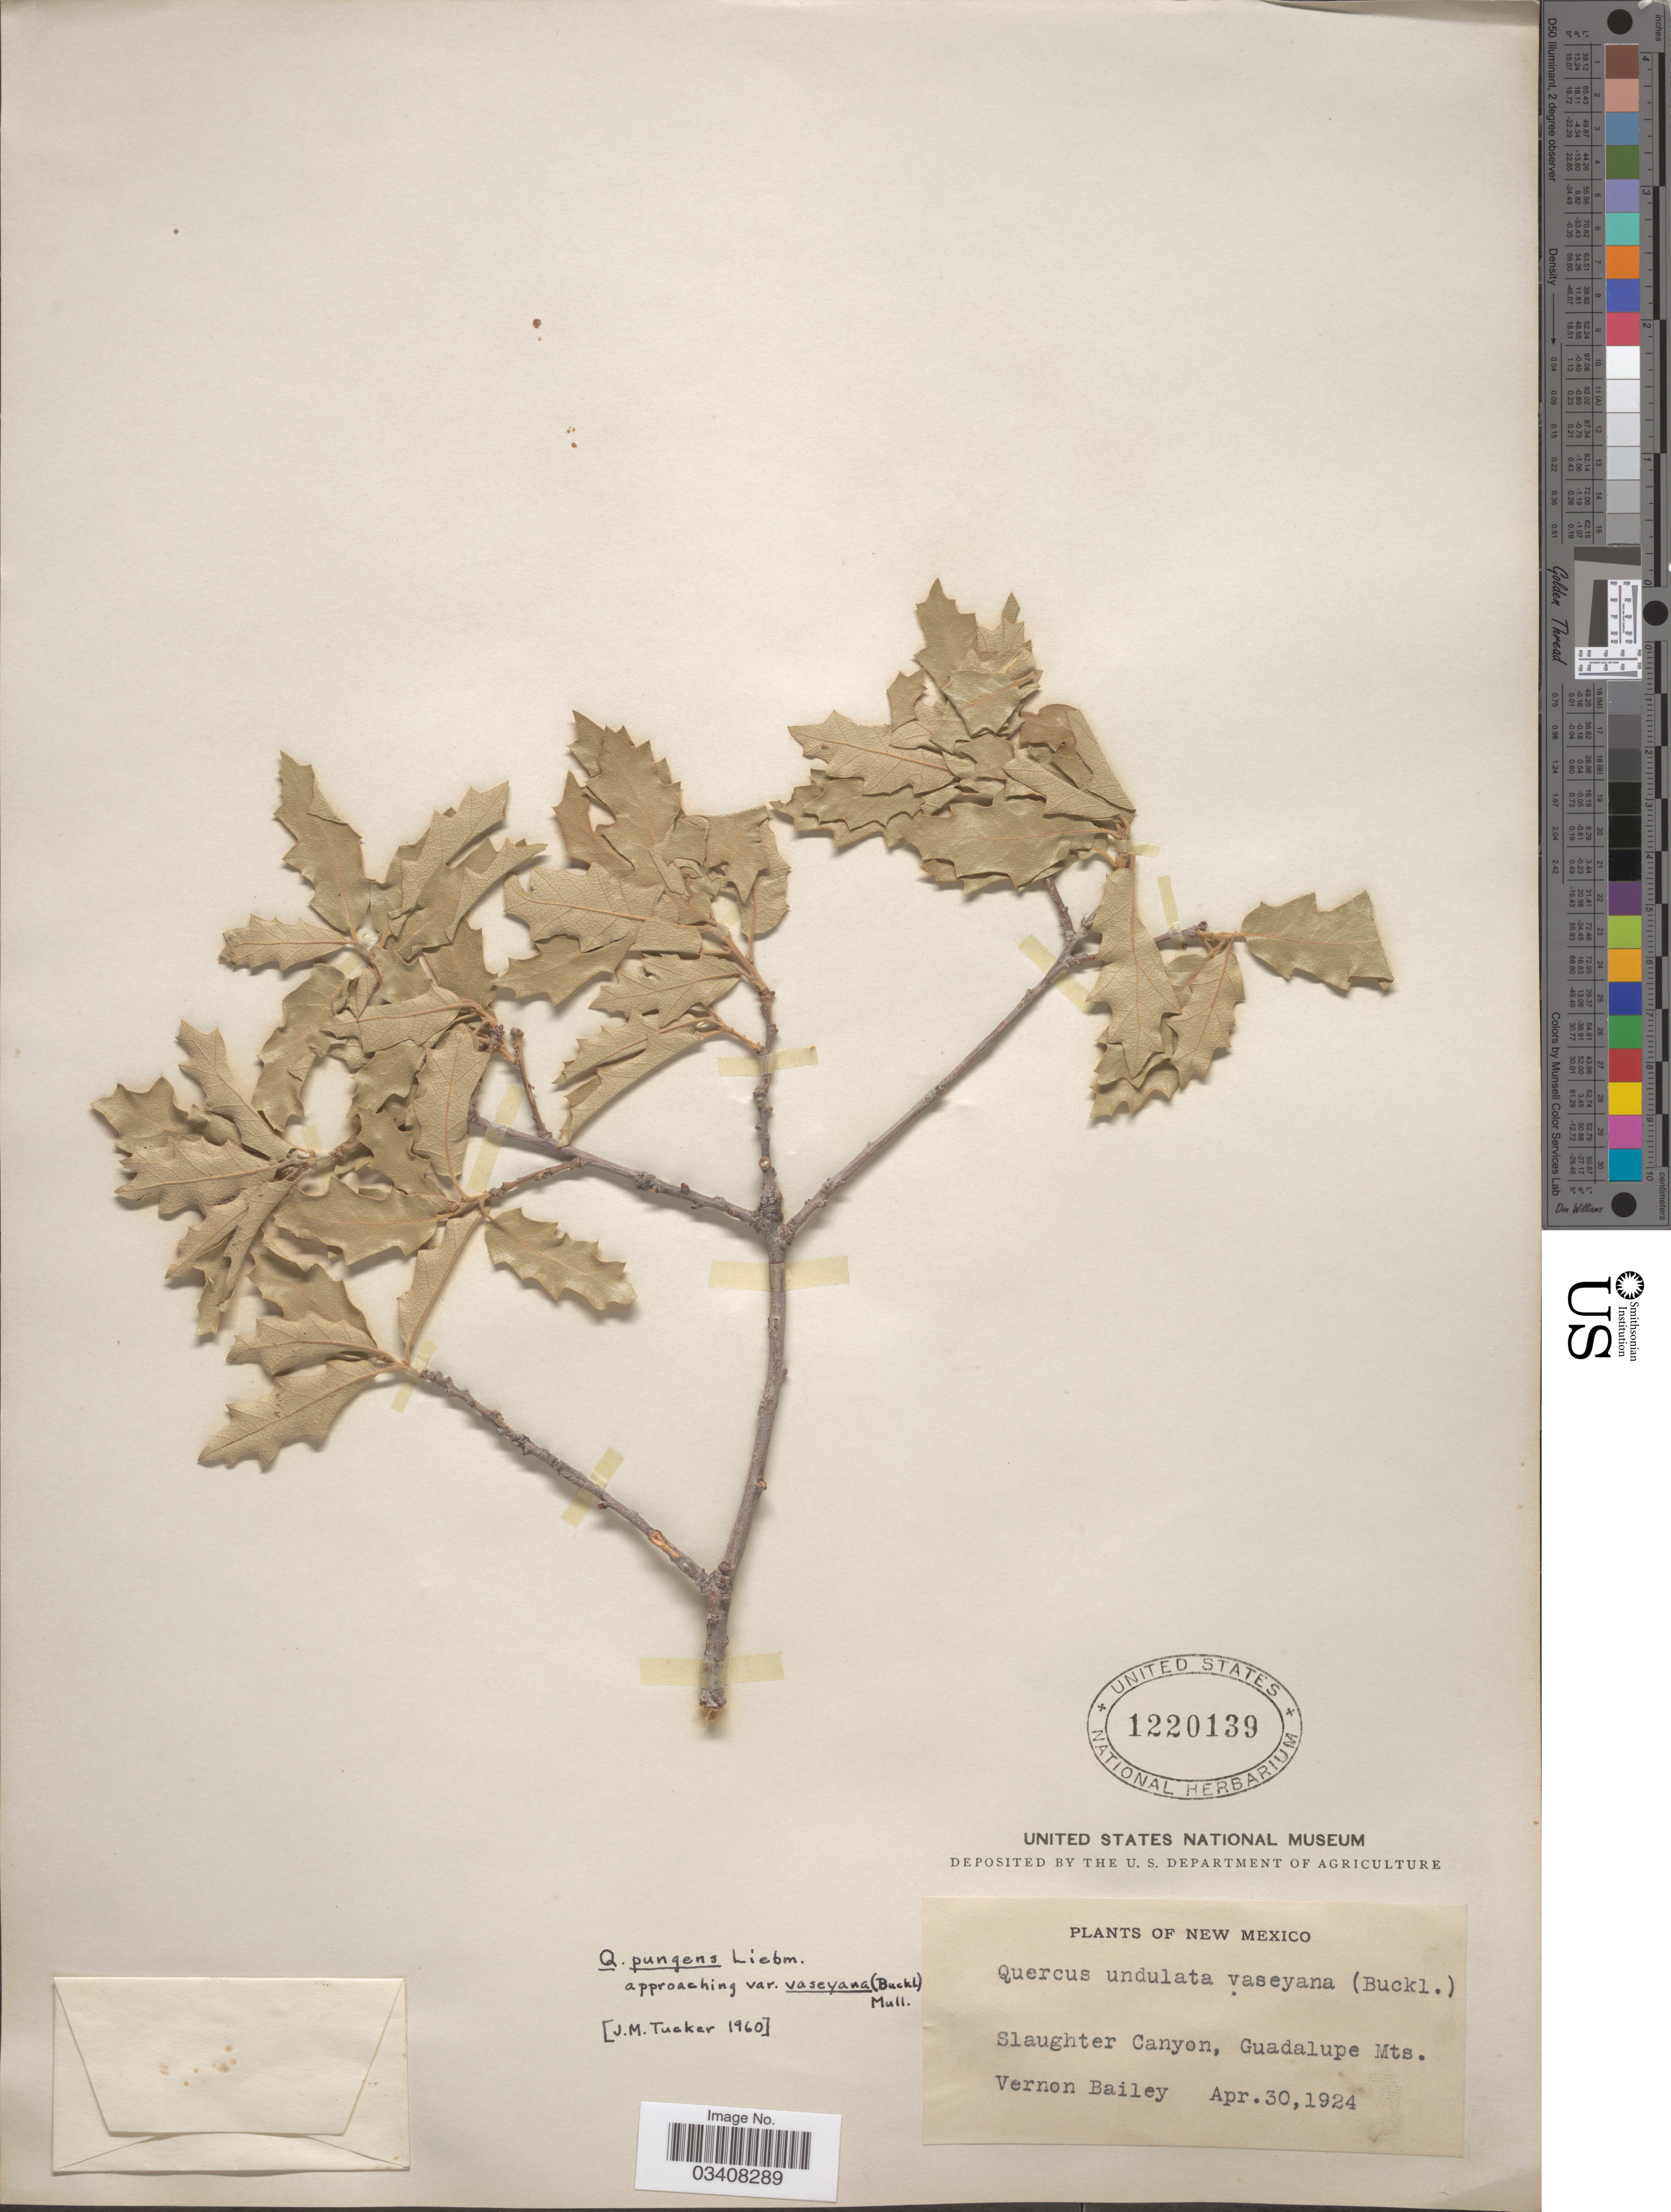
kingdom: Plantae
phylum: Tracheophyta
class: Magnoliopsida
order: Fagales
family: Fagaceae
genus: Quercus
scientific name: Quercus pungens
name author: Liebm.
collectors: V. O. Bailey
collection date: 1924-04-30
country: United States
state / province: New Mexico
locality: Slaughter Canyon, Guadalupe Mts.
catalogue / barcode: US 1220139